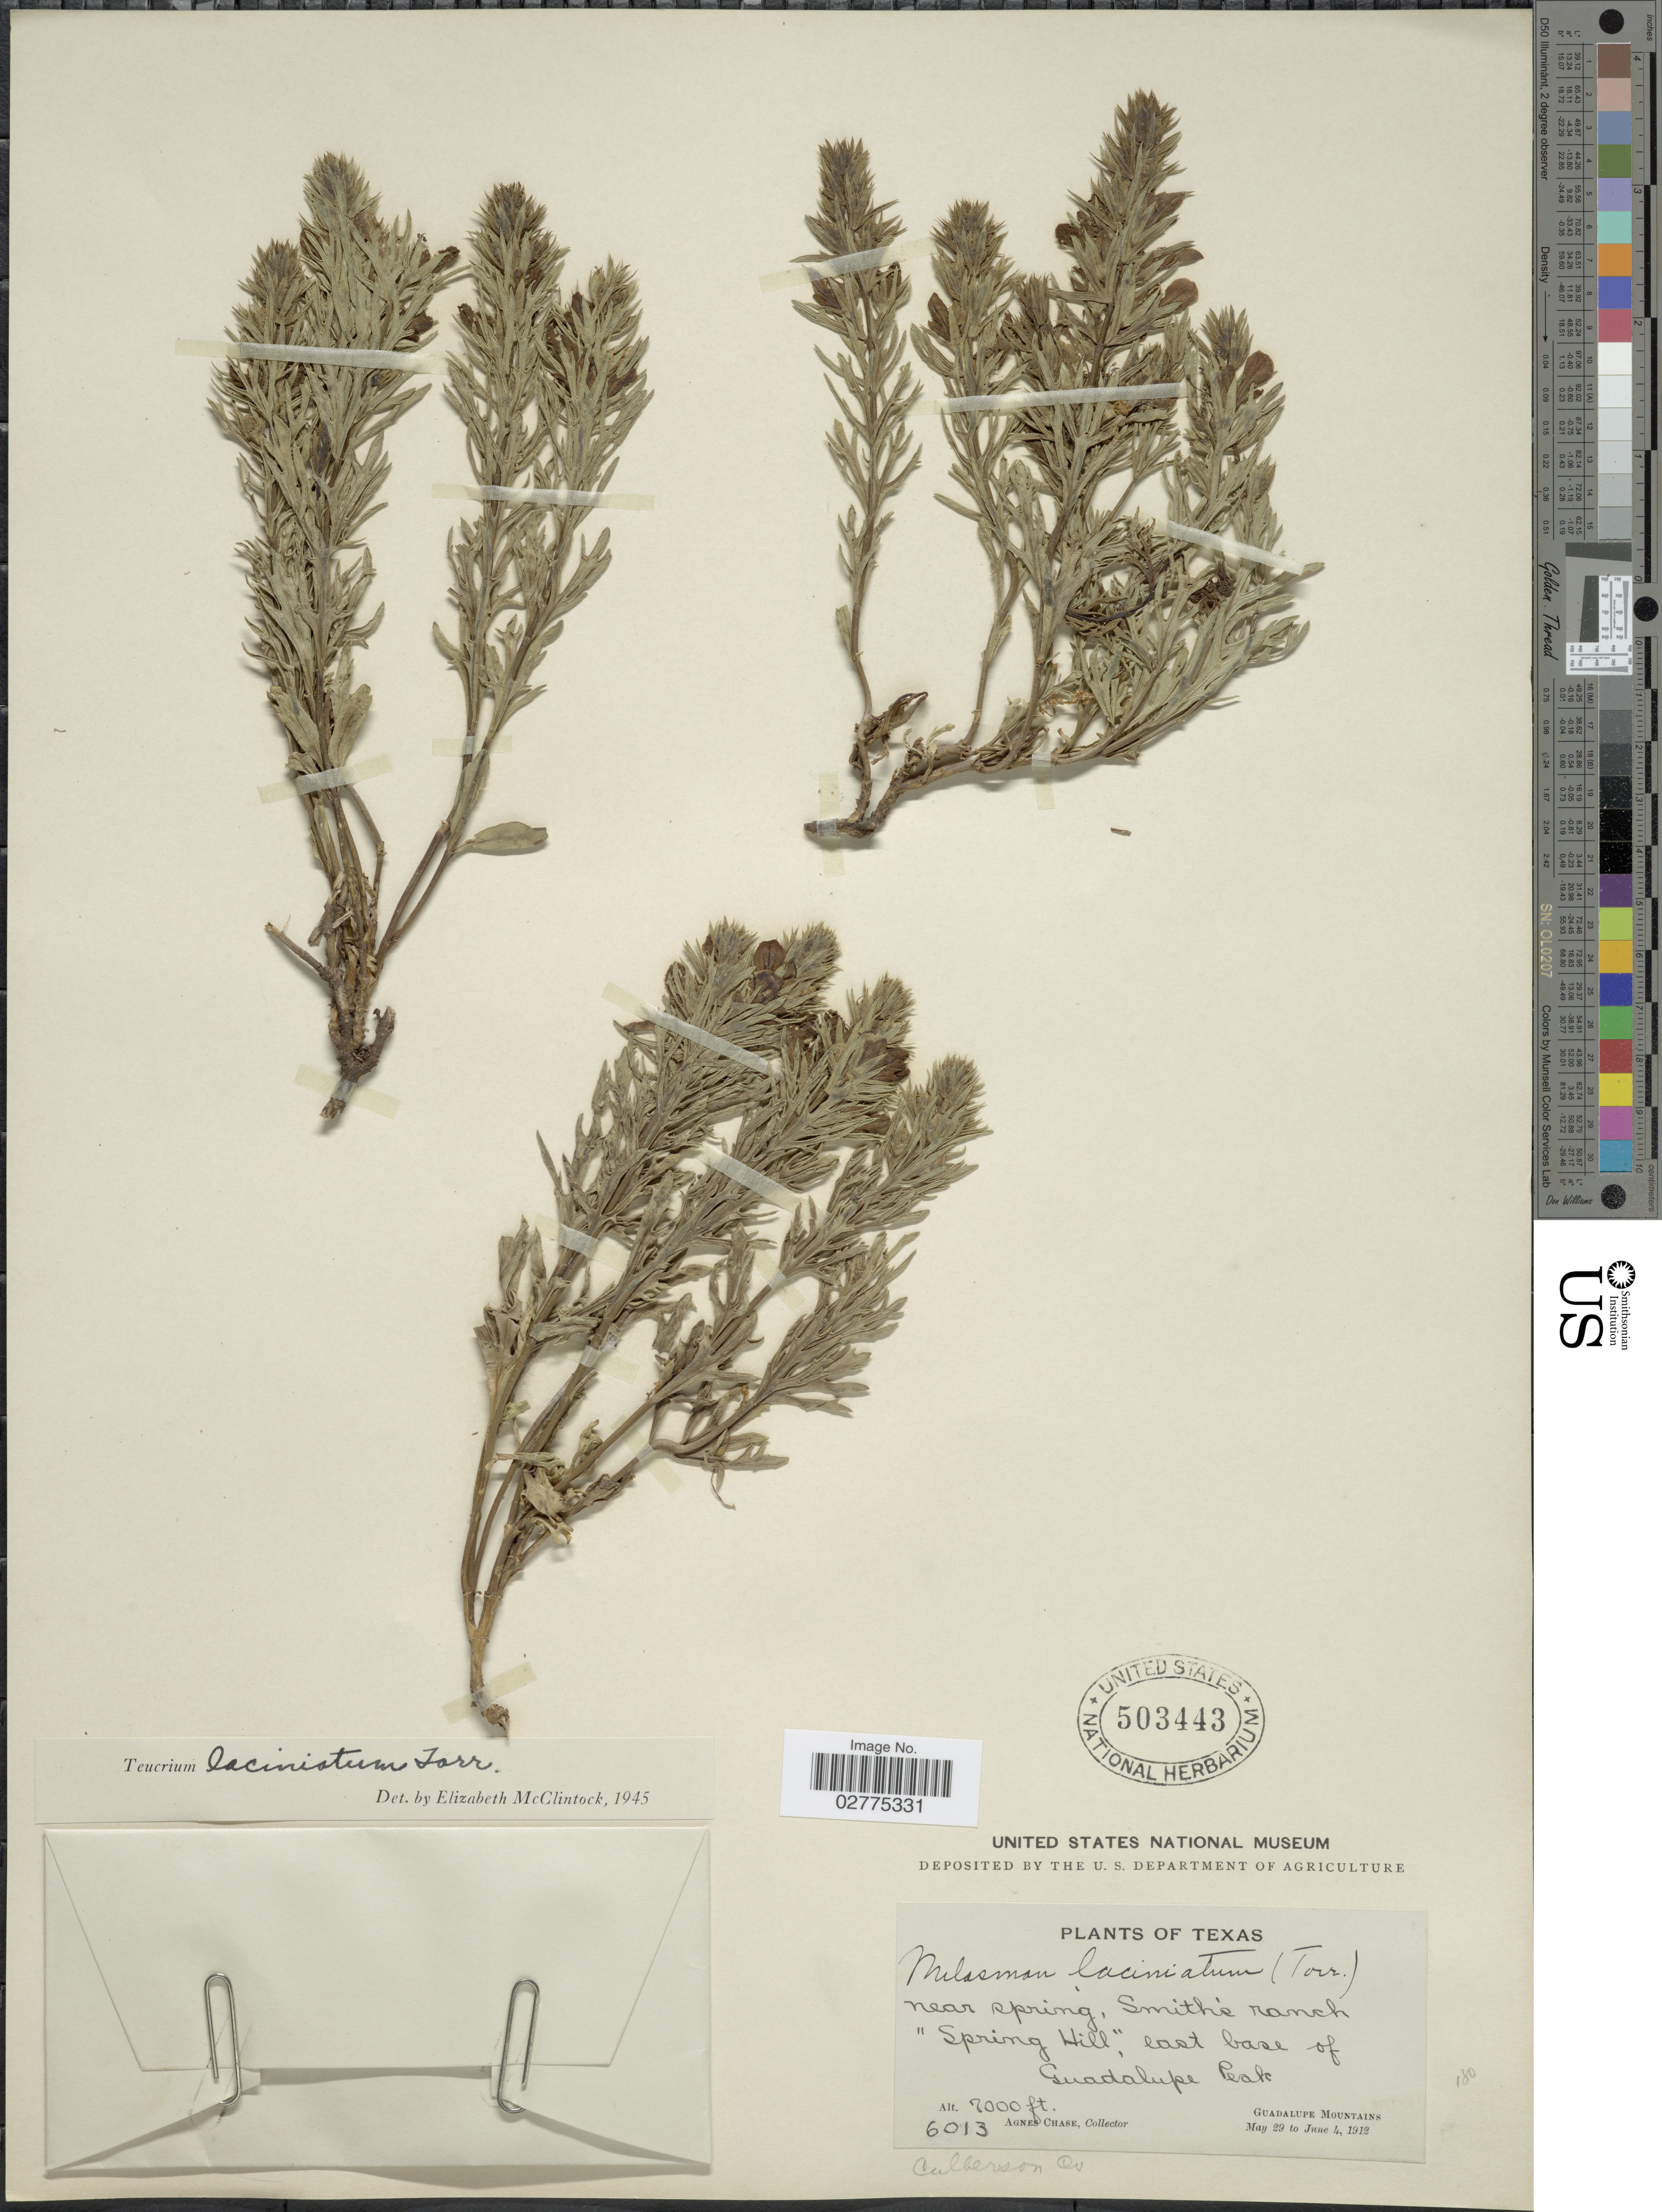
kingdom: Plantae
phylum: Tracheophyta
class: Magnoliopsida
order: Lamiales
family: Lamiaceae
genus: Teucrium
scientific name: Teucrium laciniatum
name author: Torr.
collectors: A. Chase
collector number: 6013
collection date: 1912-05-20/1912-06-04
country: United States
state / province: Texas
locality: Near spring, Smith's ranch. "Spring Hill", east base of Guadalupe Peak, Guadalupe Mountains. Culberson Co.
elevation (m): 2134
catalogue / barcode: US 503443